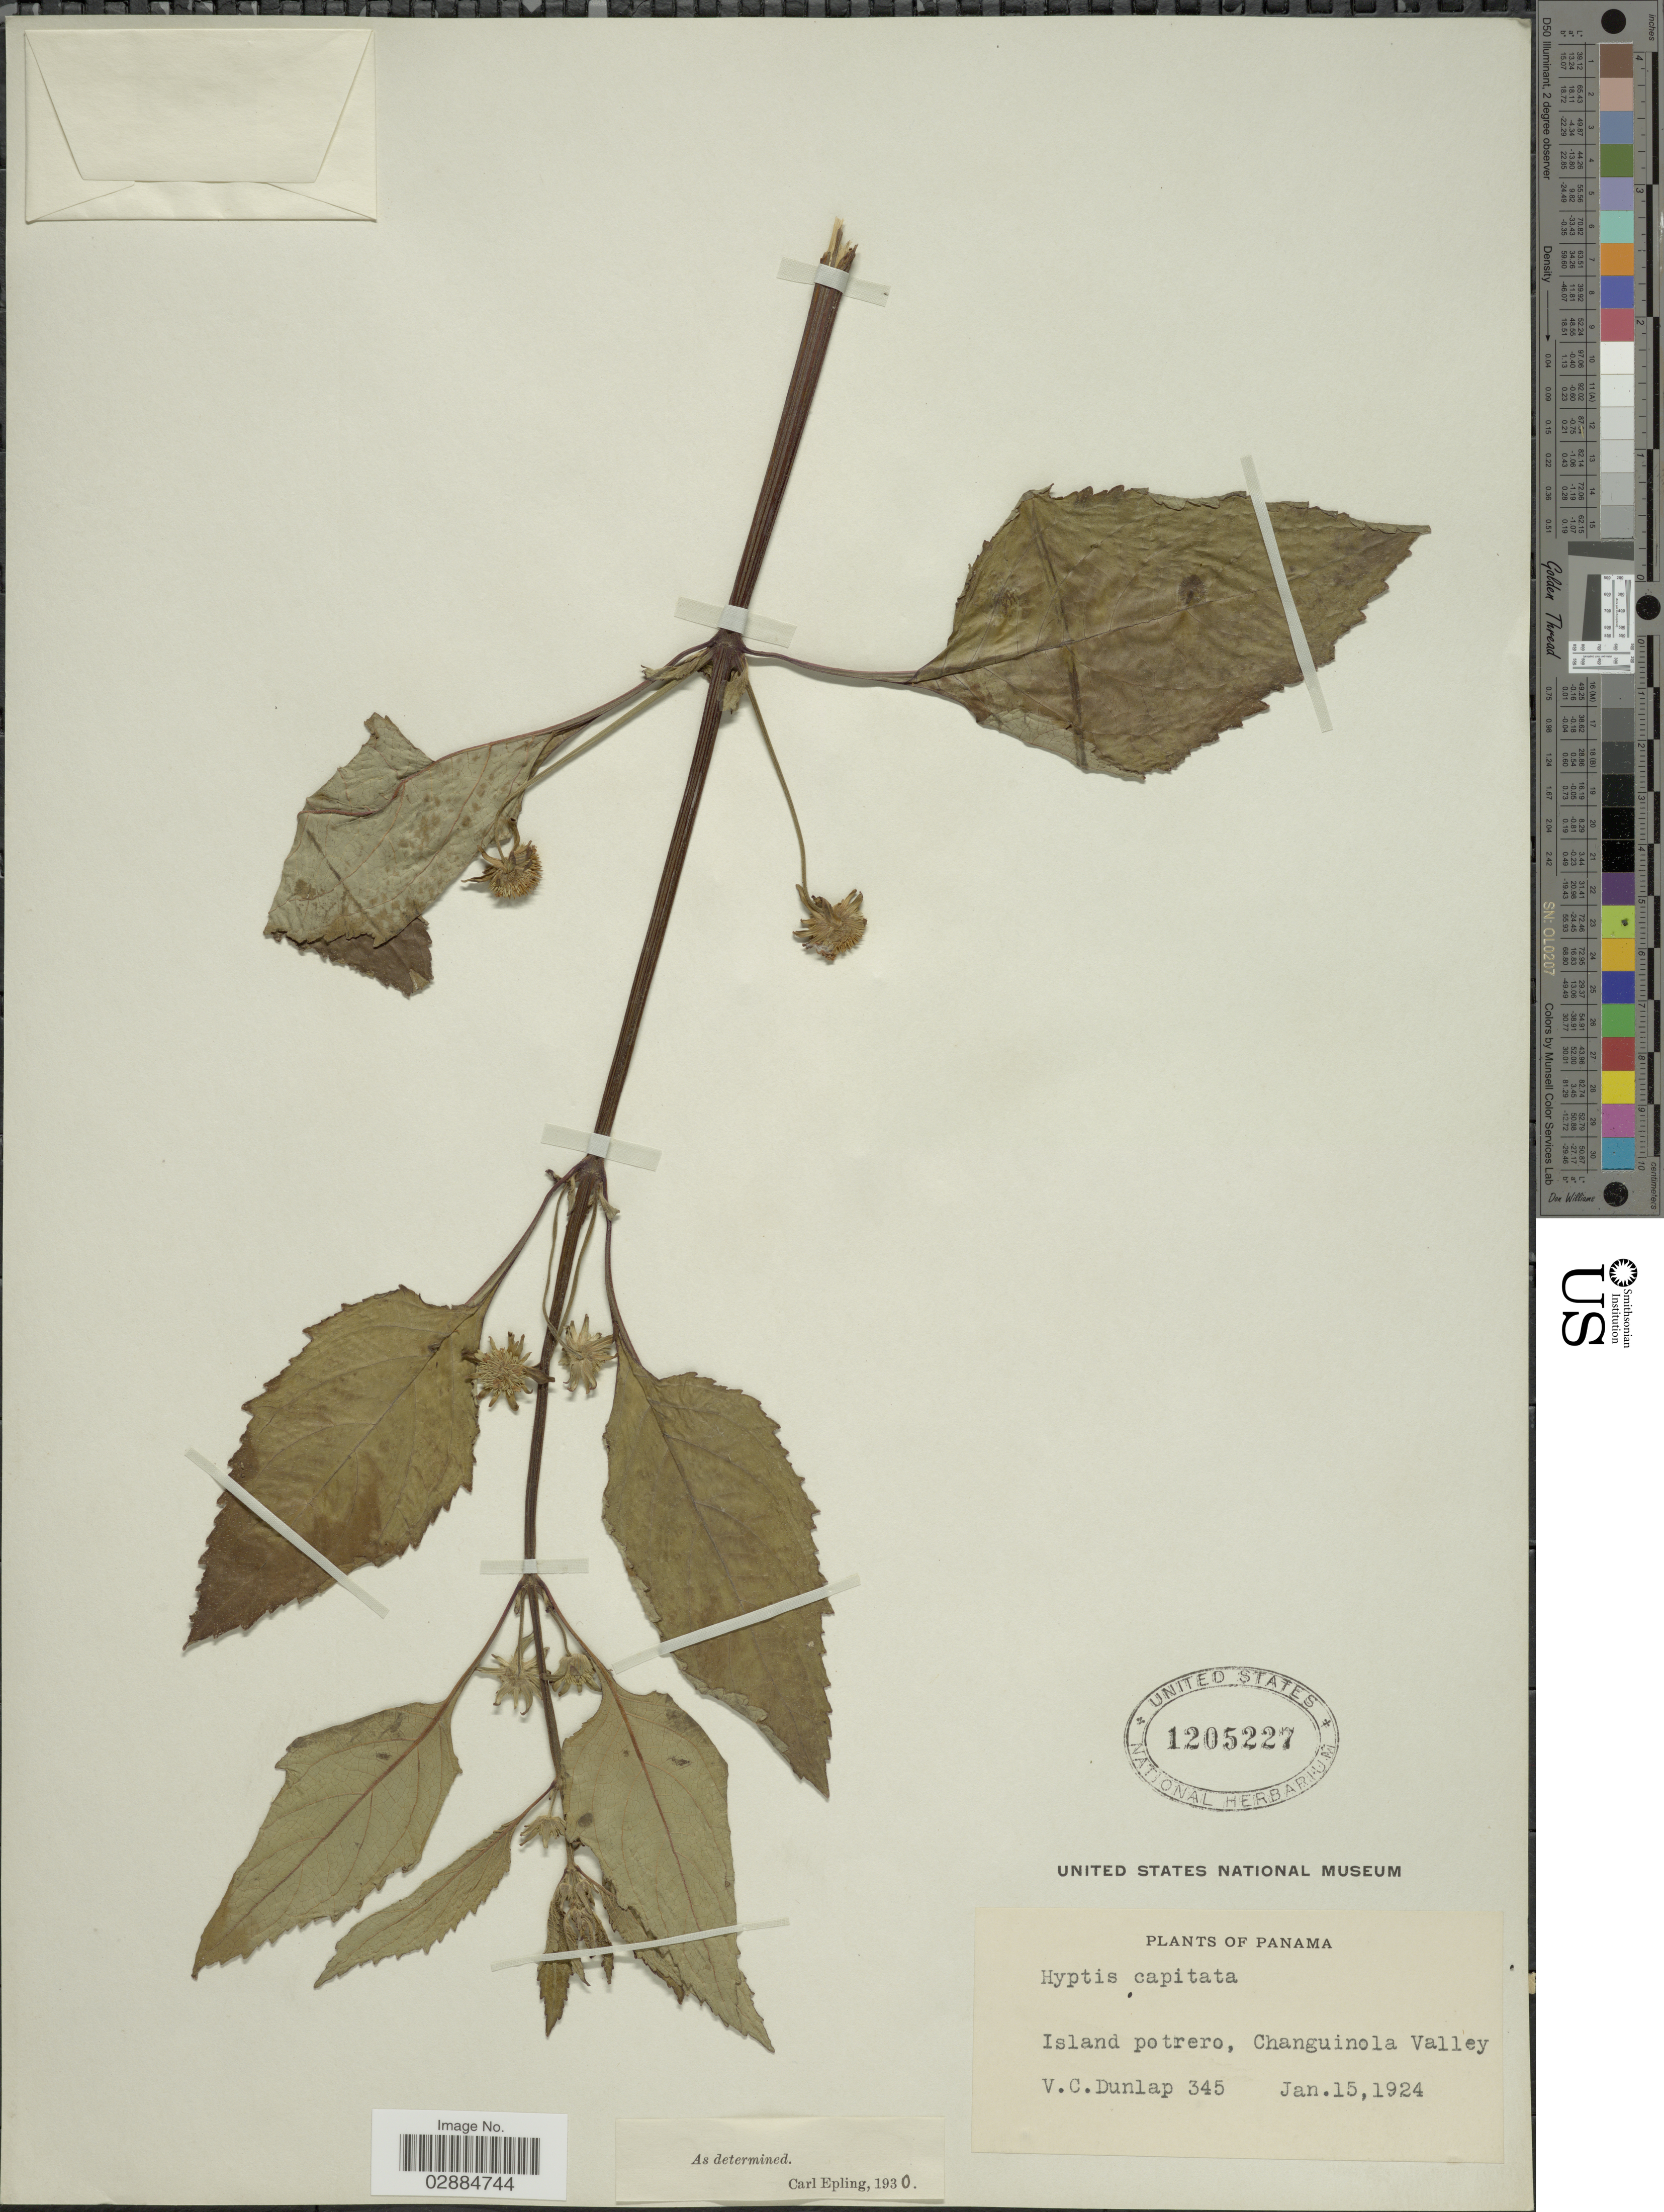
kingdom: Plantae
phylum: Tracheophyta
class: Magnoliopsida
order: Lamiales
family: Lamiaceae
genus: Hyptis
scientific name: Hyptis capitata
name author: Jacq.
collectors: V. C. Dunlap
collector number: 345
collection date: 1924-01-15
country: Panama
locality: Island potrero, Changuinola Valley.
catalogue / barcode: US 1205227